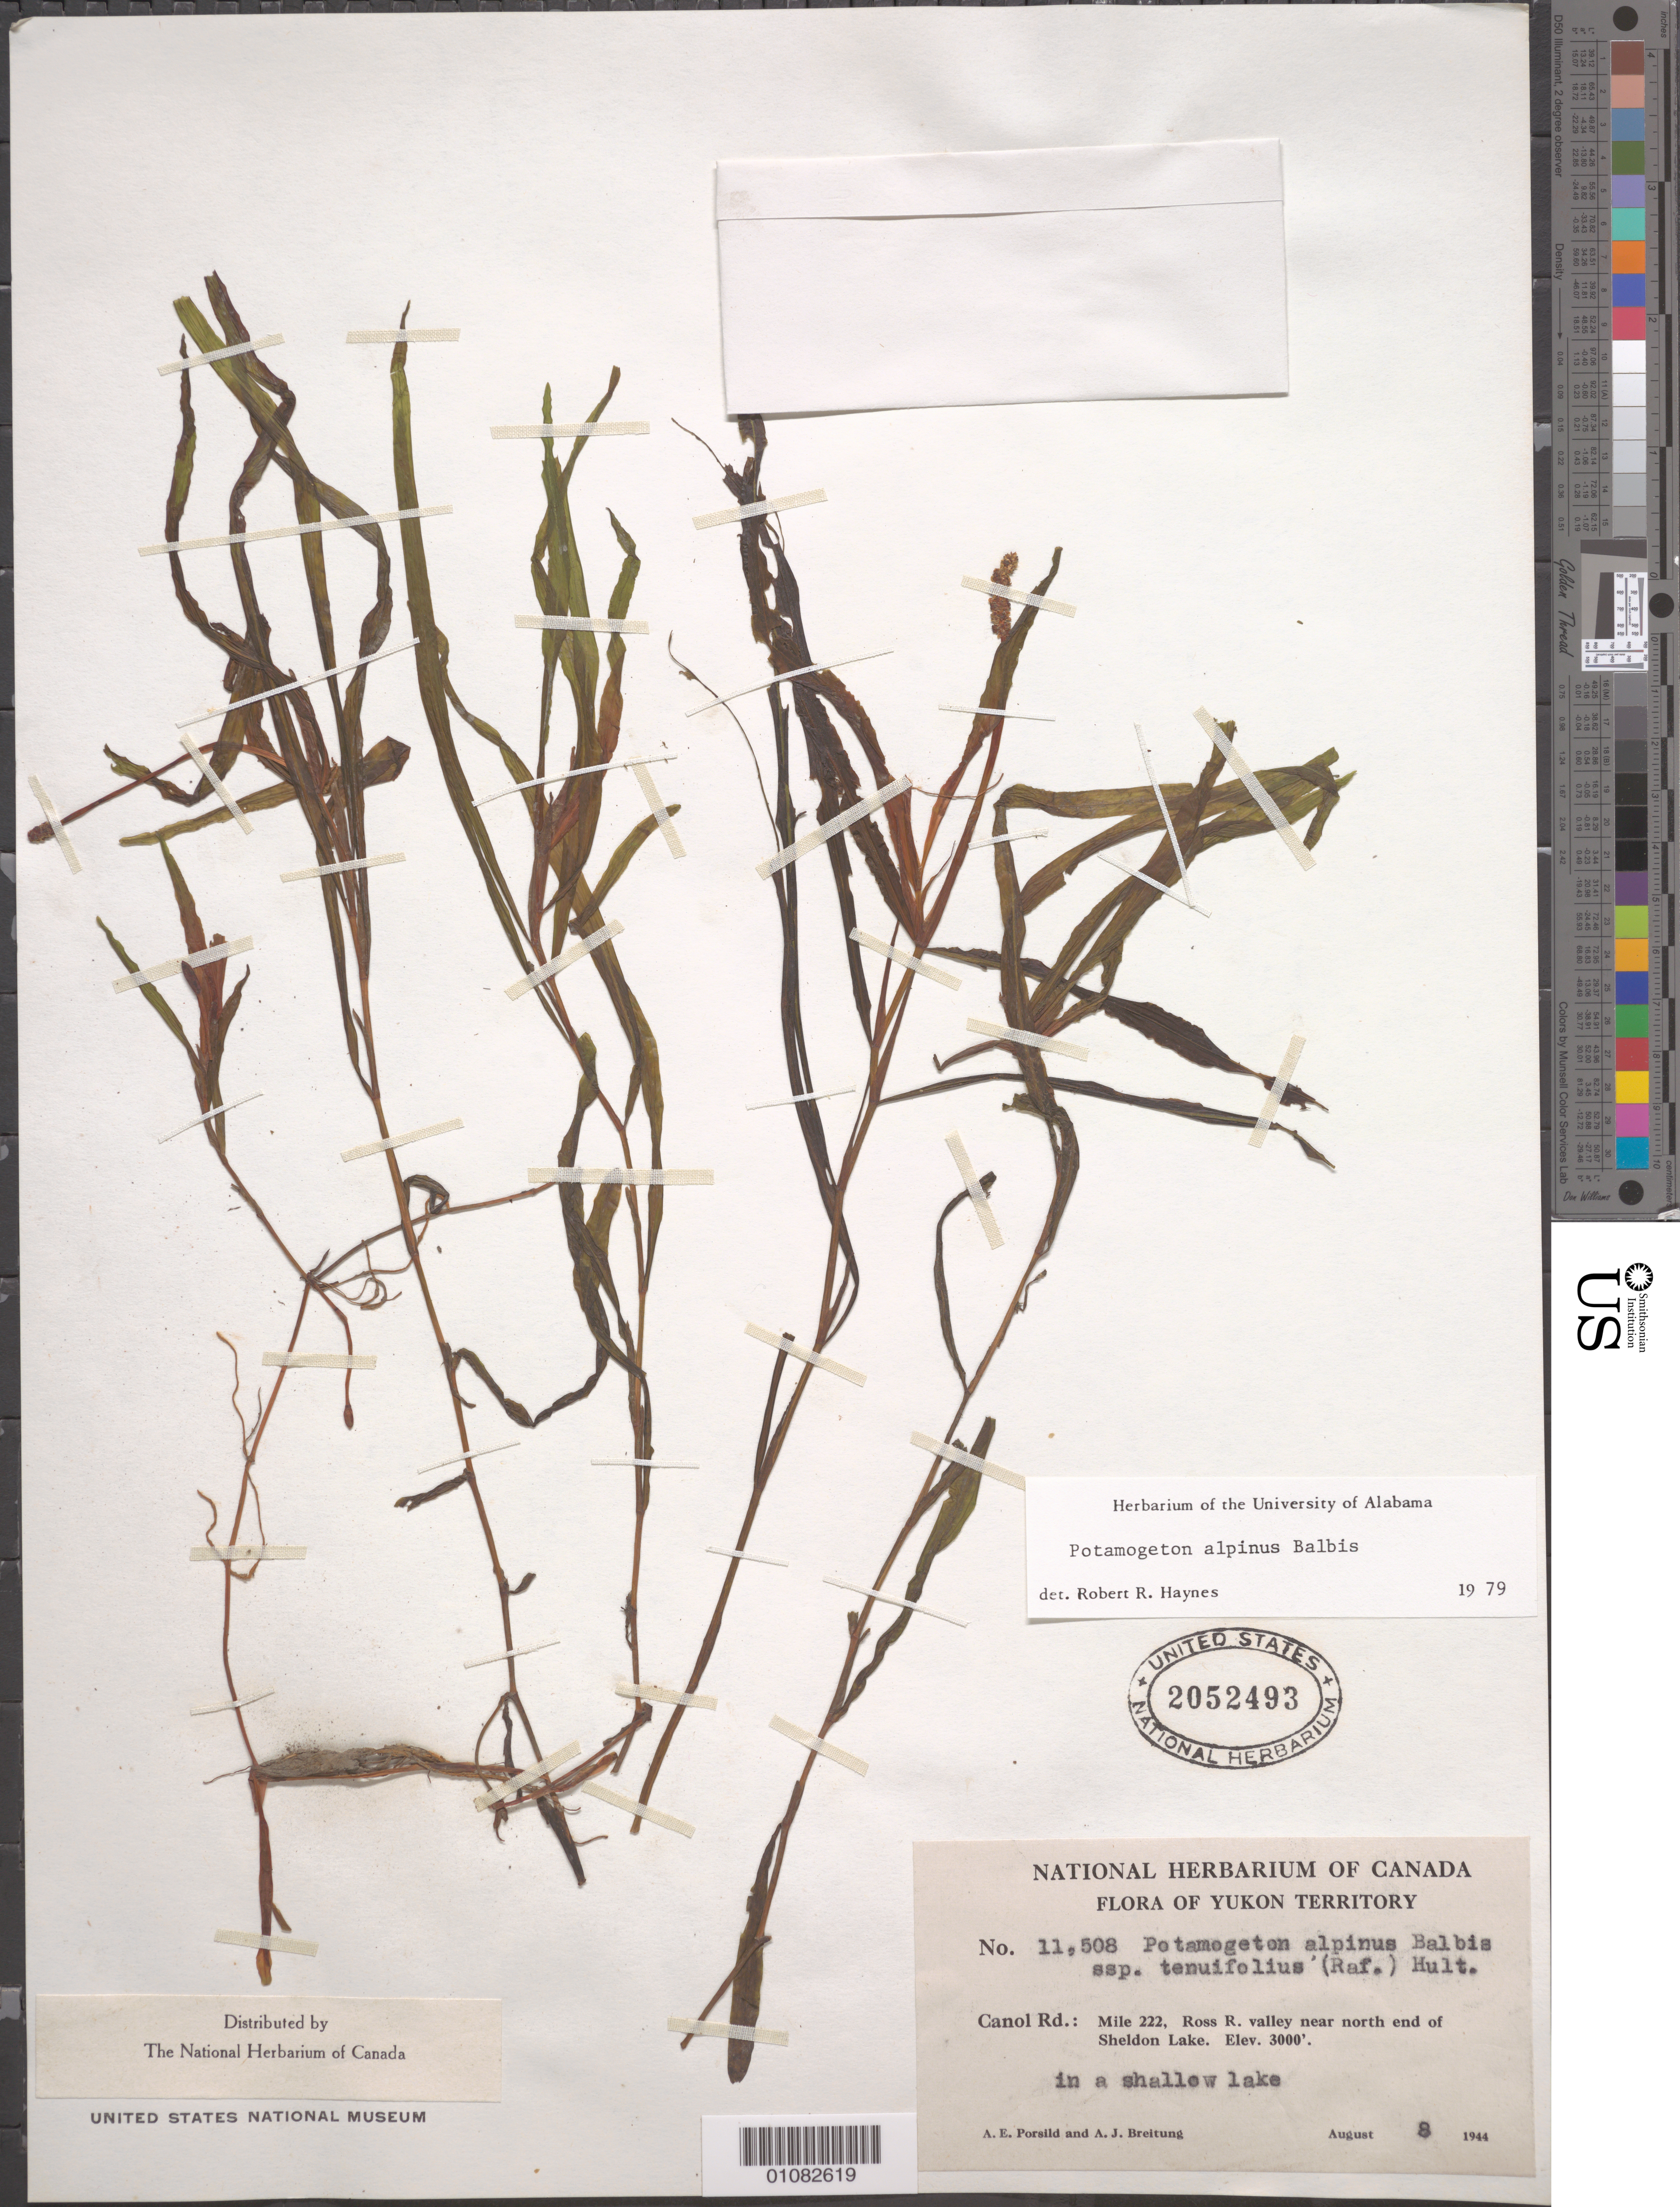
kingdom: Plantae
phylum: Tracheophyta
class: Liliopsida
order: Alismatales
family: Potamogetonaceae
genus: Potamogeton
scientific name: Potamogeton alpinus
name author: Balb.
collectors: A. E. Porsild & A. J. Breitung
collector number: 11508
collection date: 1944-08-08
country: Canada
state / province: Yukon Territory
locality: Canol Road: Mile 222; Ross River valley near N end of Sheldon Lake.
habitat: In a shallow lake.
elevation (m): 914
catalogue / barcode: US 2052493